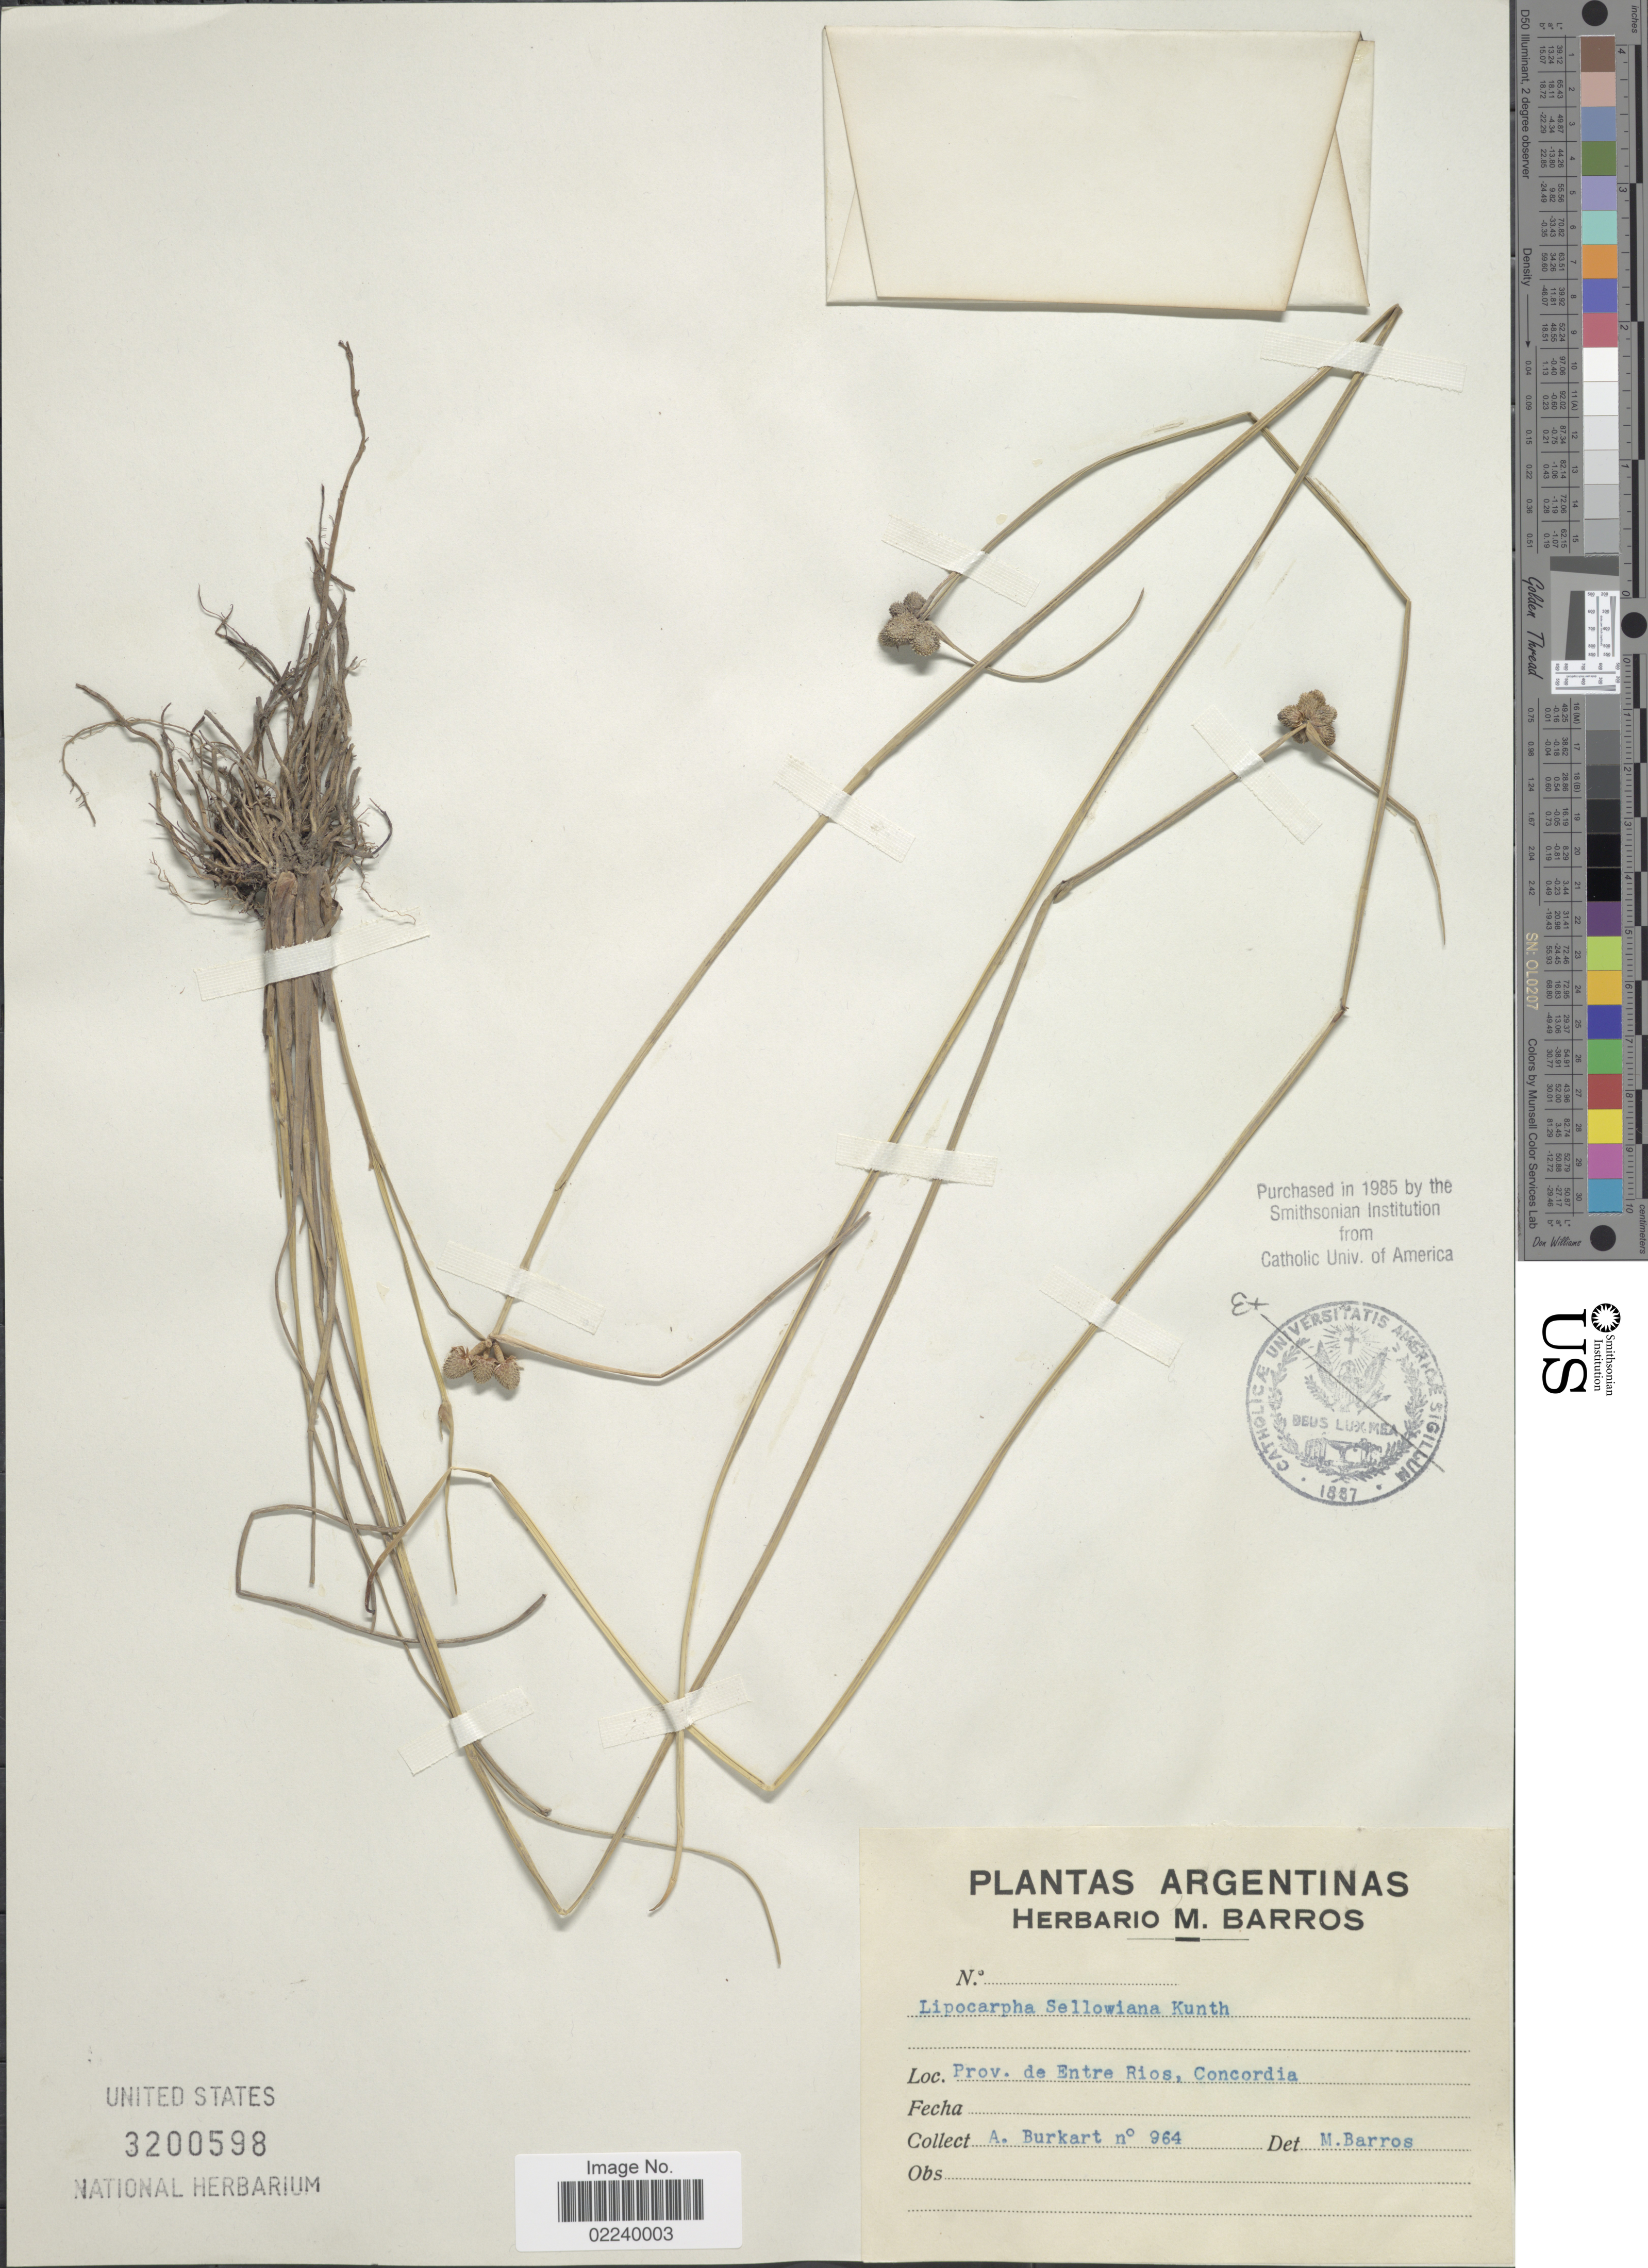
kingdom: Plantae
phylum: Tracheophyta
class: Liliopsida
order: Poales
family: Cyperaceae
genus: Cyperus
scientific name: Cyperus sellowianus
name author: (Kunth) T. Koyama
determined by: Strong, M. T., (US), Smithsonian Institution - National Museum of Natural History (UNITED STATES)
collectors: A. E. Burkart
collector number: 964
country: Argentina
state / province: Entre Rios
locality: Concordia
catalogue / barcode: US 3200598